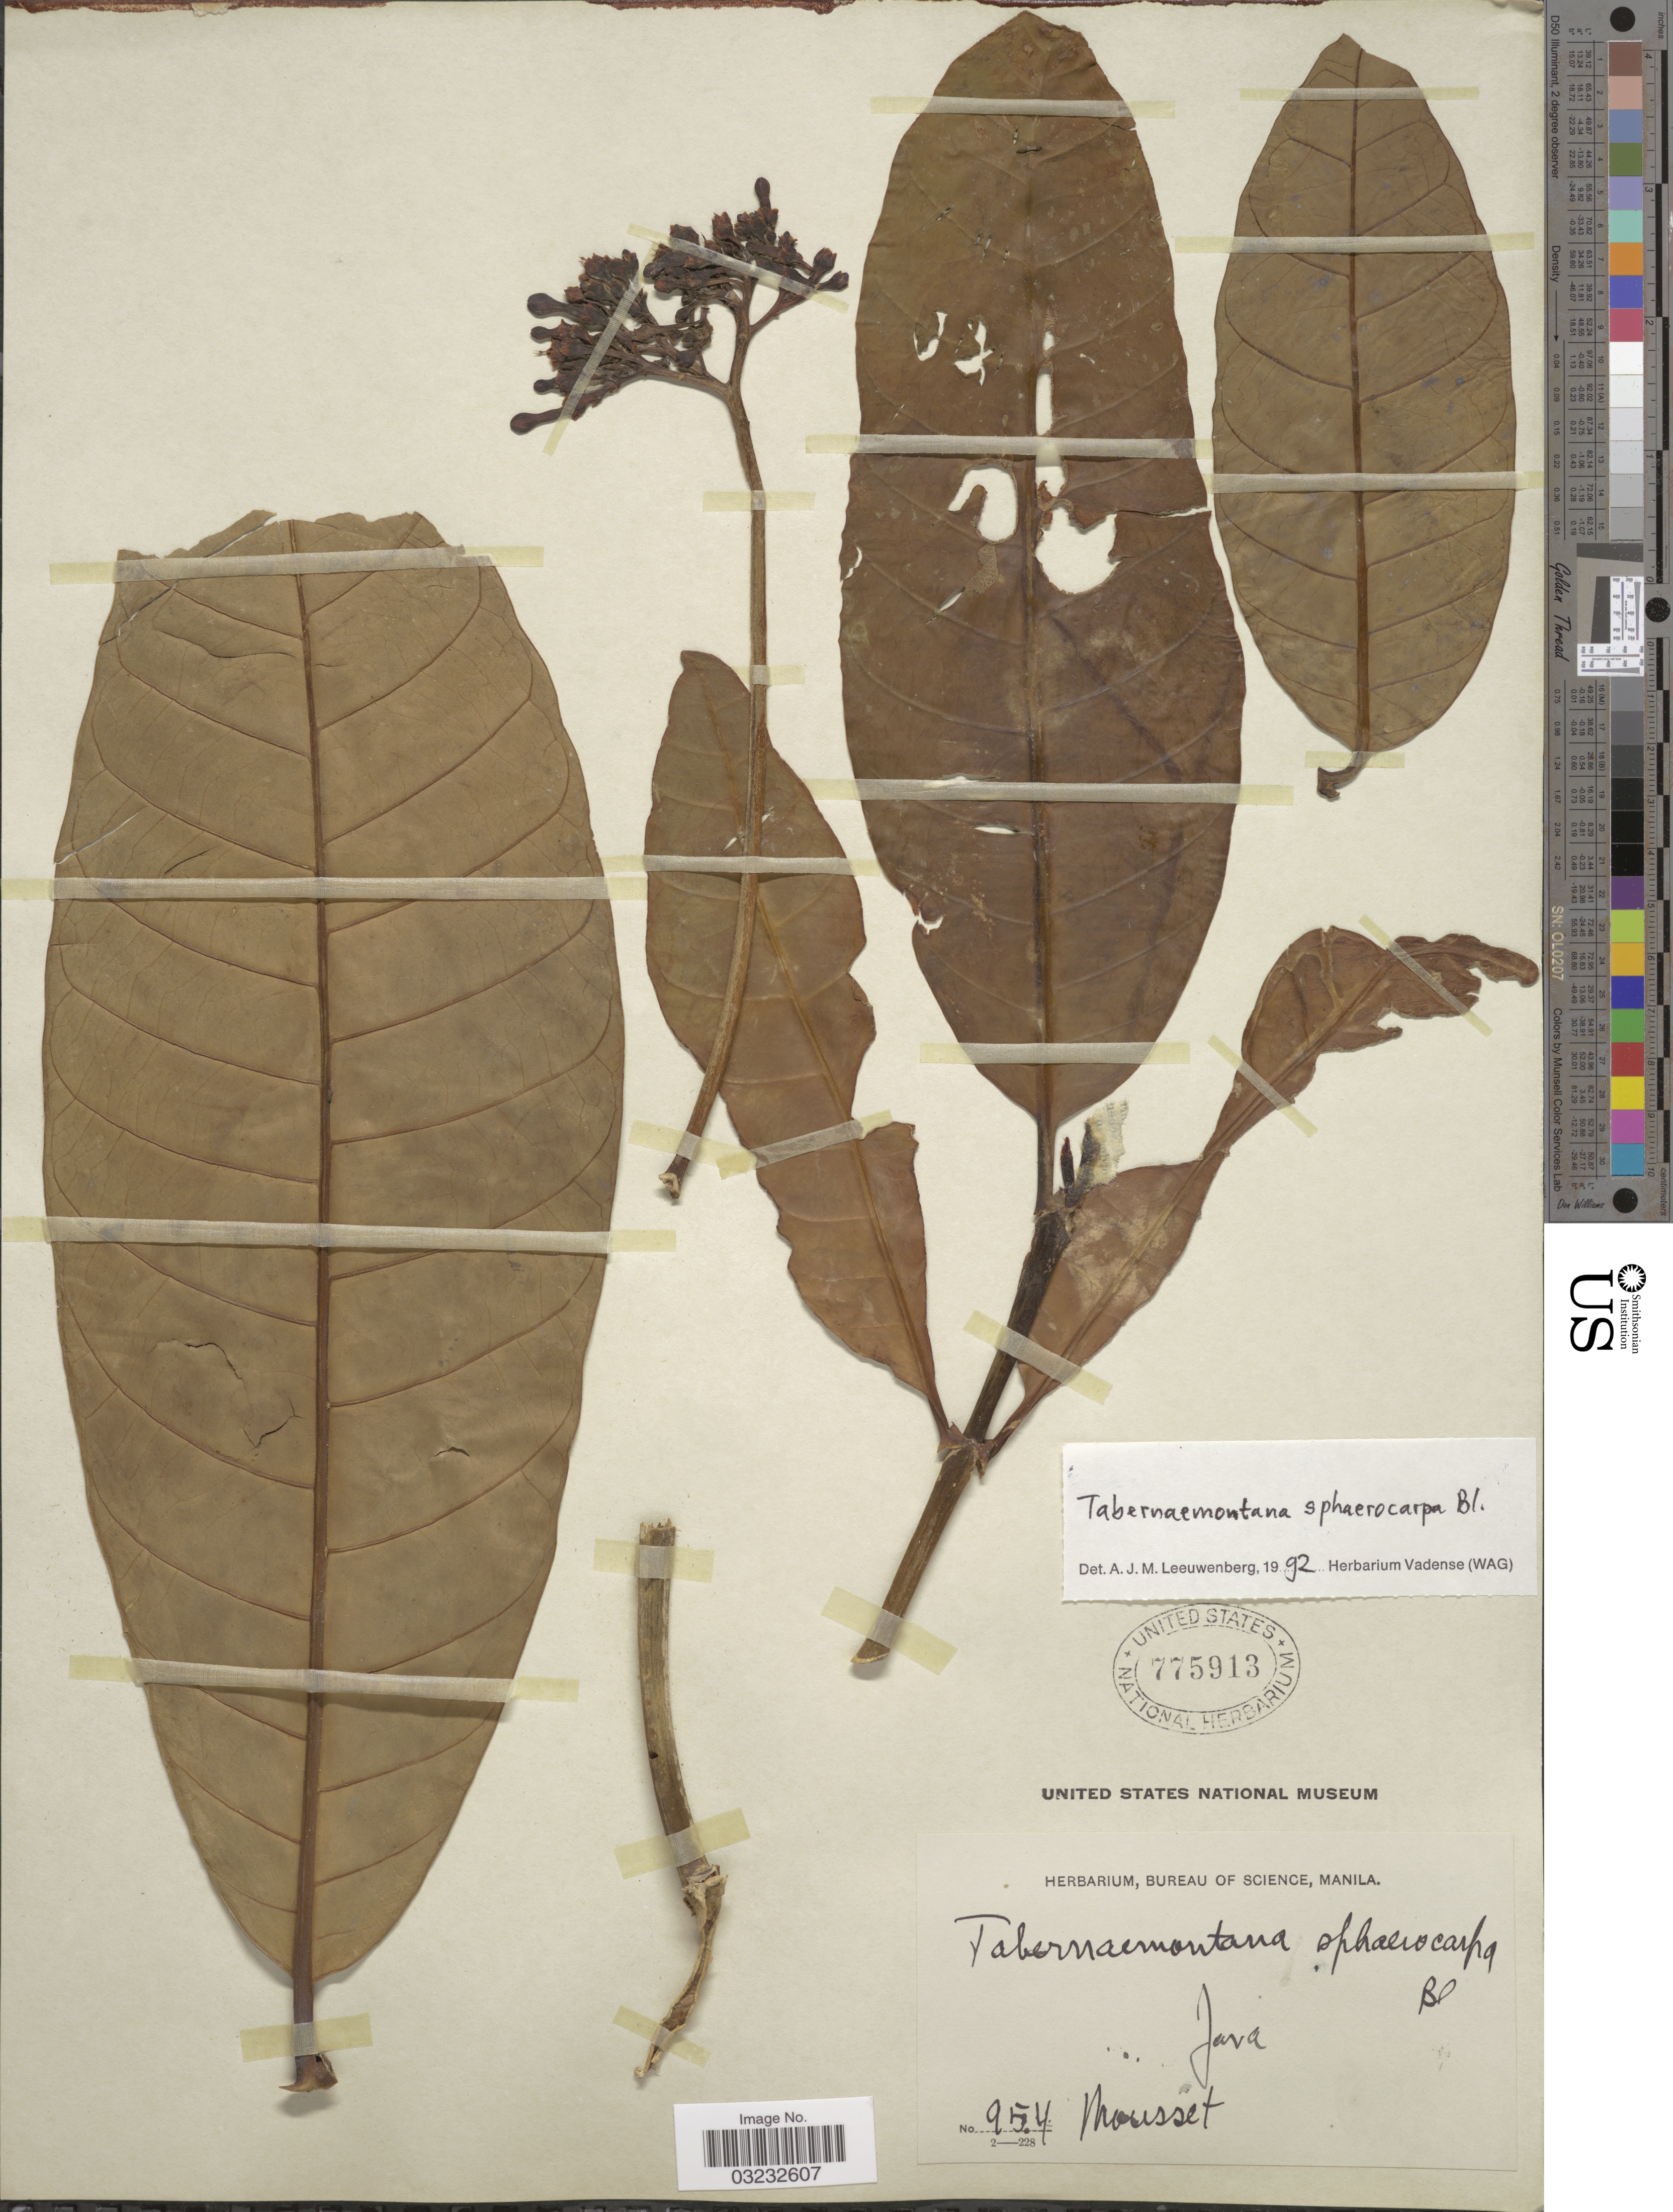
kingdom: Plantae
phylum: Tracheophyta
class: Magnoliopsida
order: Gentianales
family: Apocynaceae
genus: Tabernaemontana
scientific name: Tabernaemontana sphaerocarpa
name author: Blume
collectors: Mousset, --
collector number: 954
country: Indonesia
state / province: Java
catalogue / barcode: US 775913